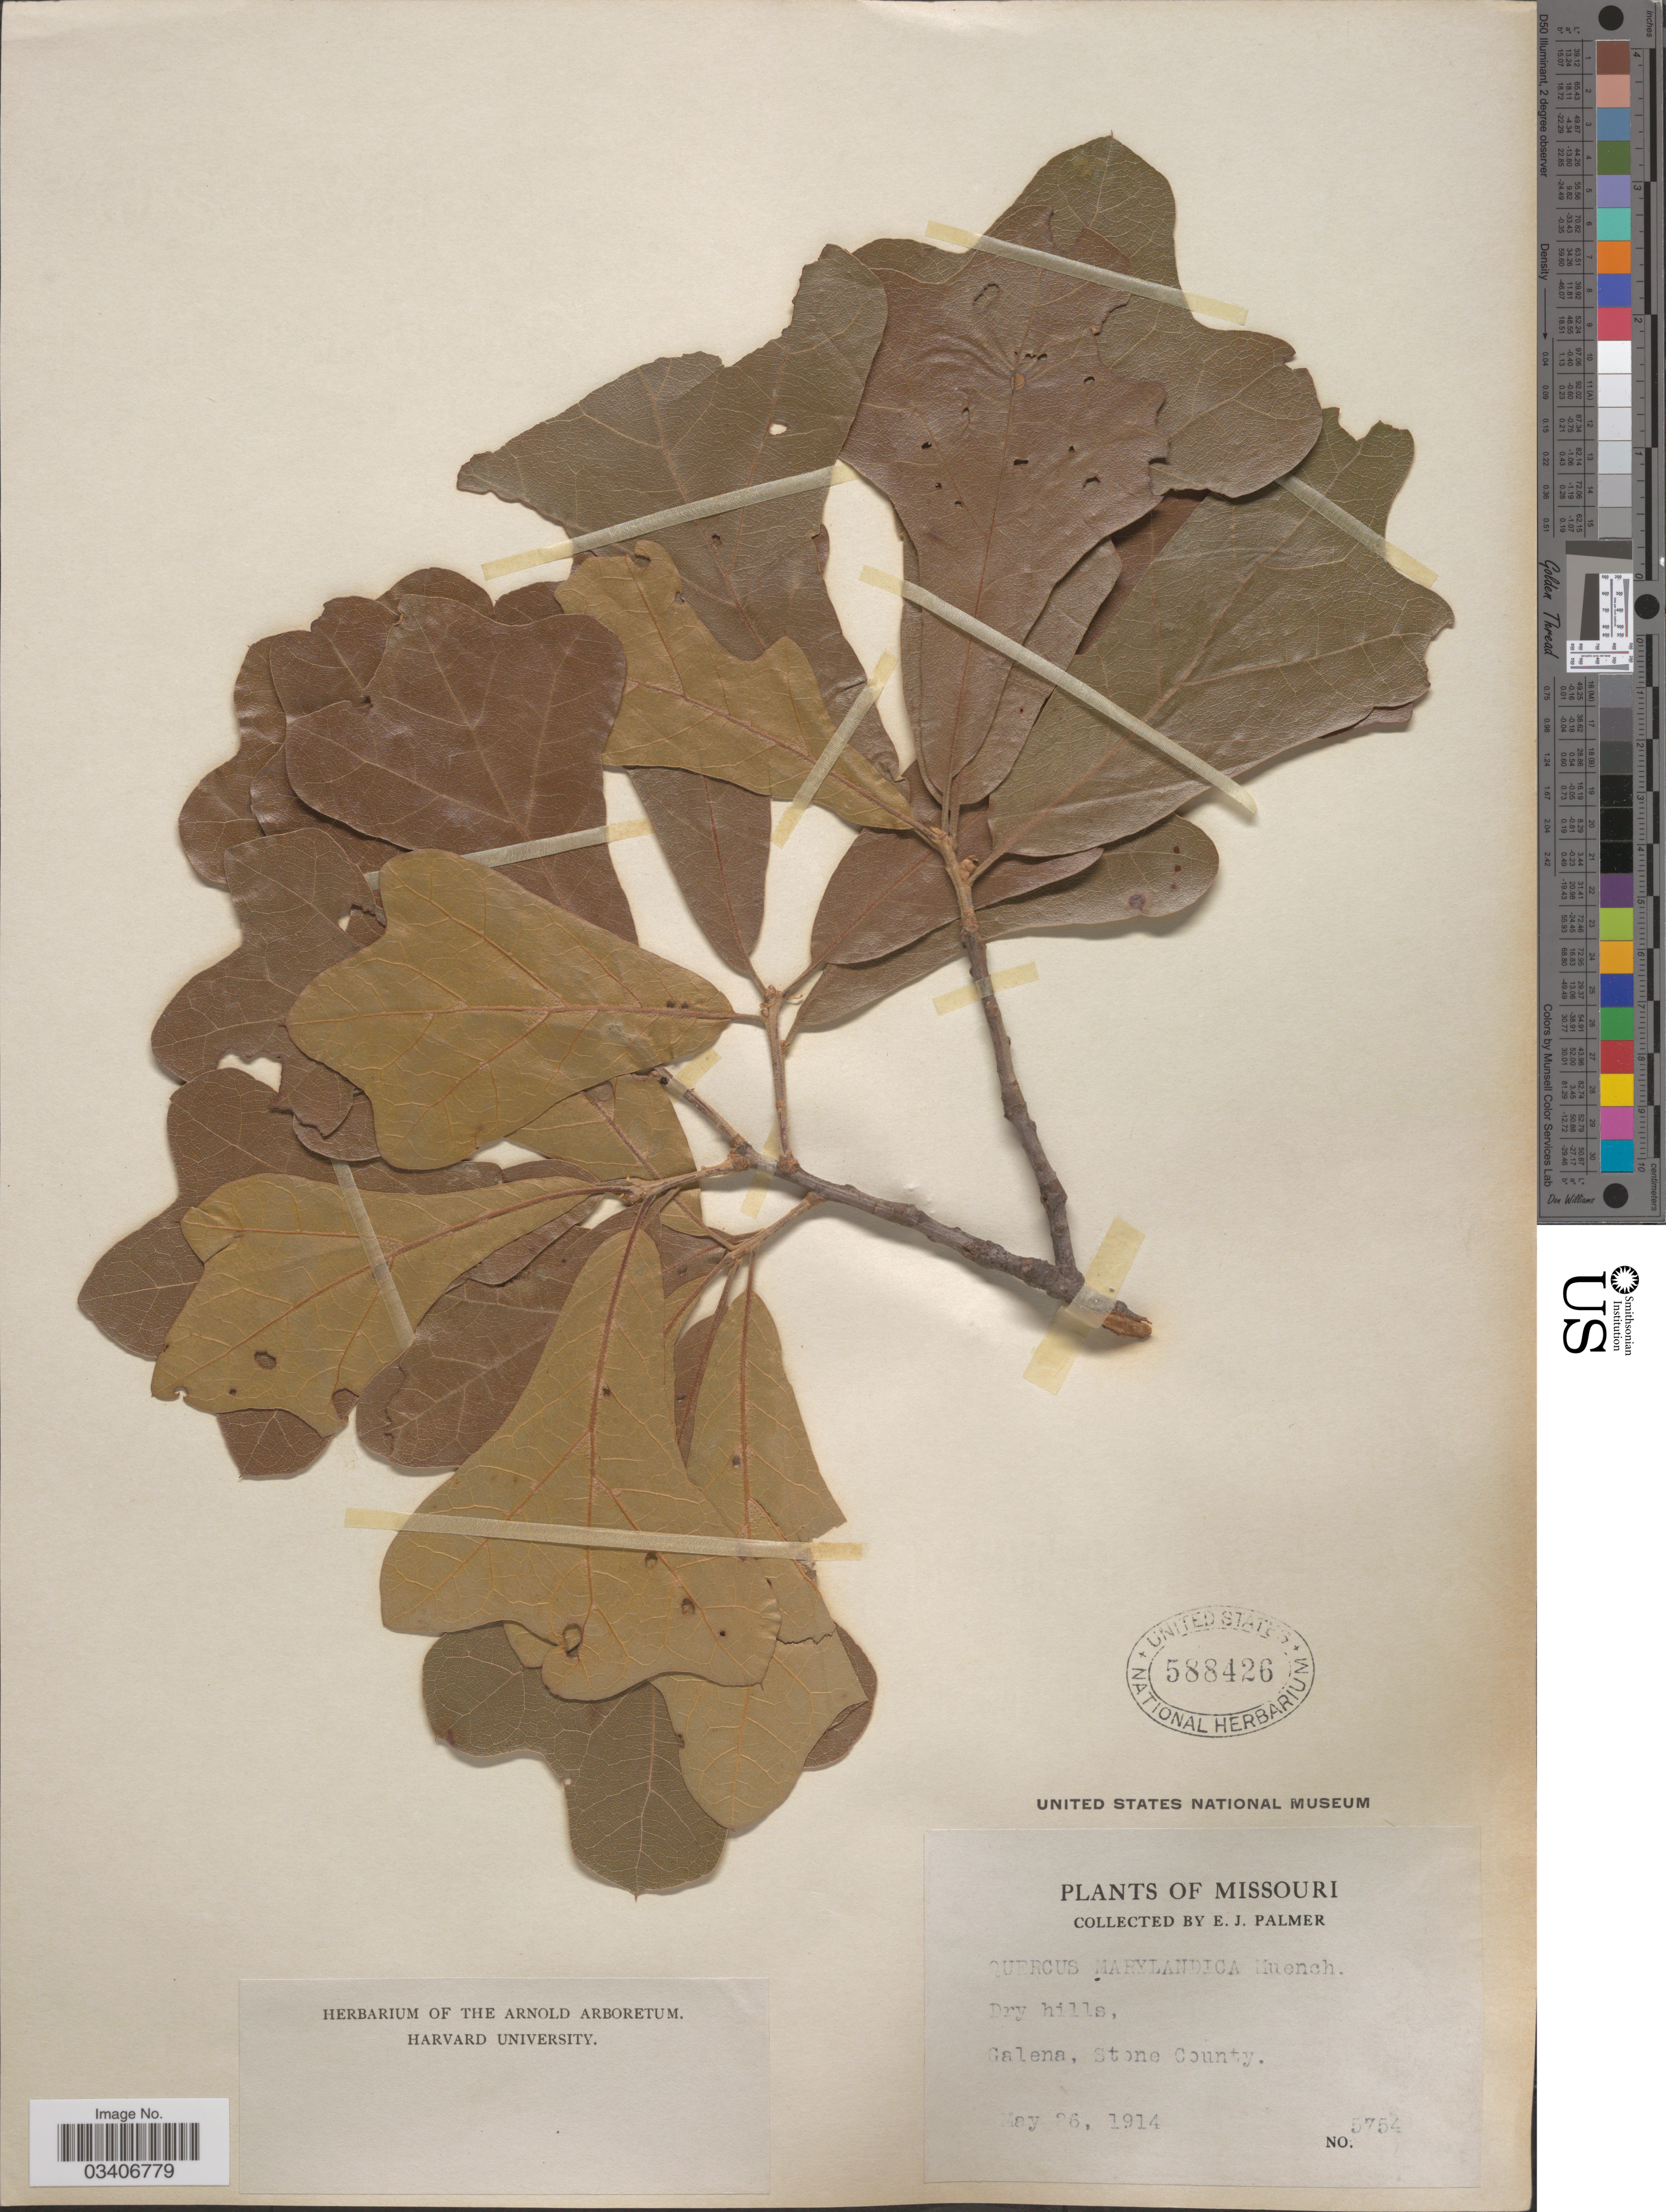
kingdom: Plantae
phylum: Tracheophyta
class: Magnoliopsida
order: Fagales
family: Fagaceae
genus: Quercus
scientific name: Quercus marilandica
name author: (L.) Münchh.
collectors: E. J. Palmer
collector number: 5754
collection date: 1914-05-26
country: United States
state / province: Missouri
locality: Galena, Stone County.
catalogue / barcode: US 588426